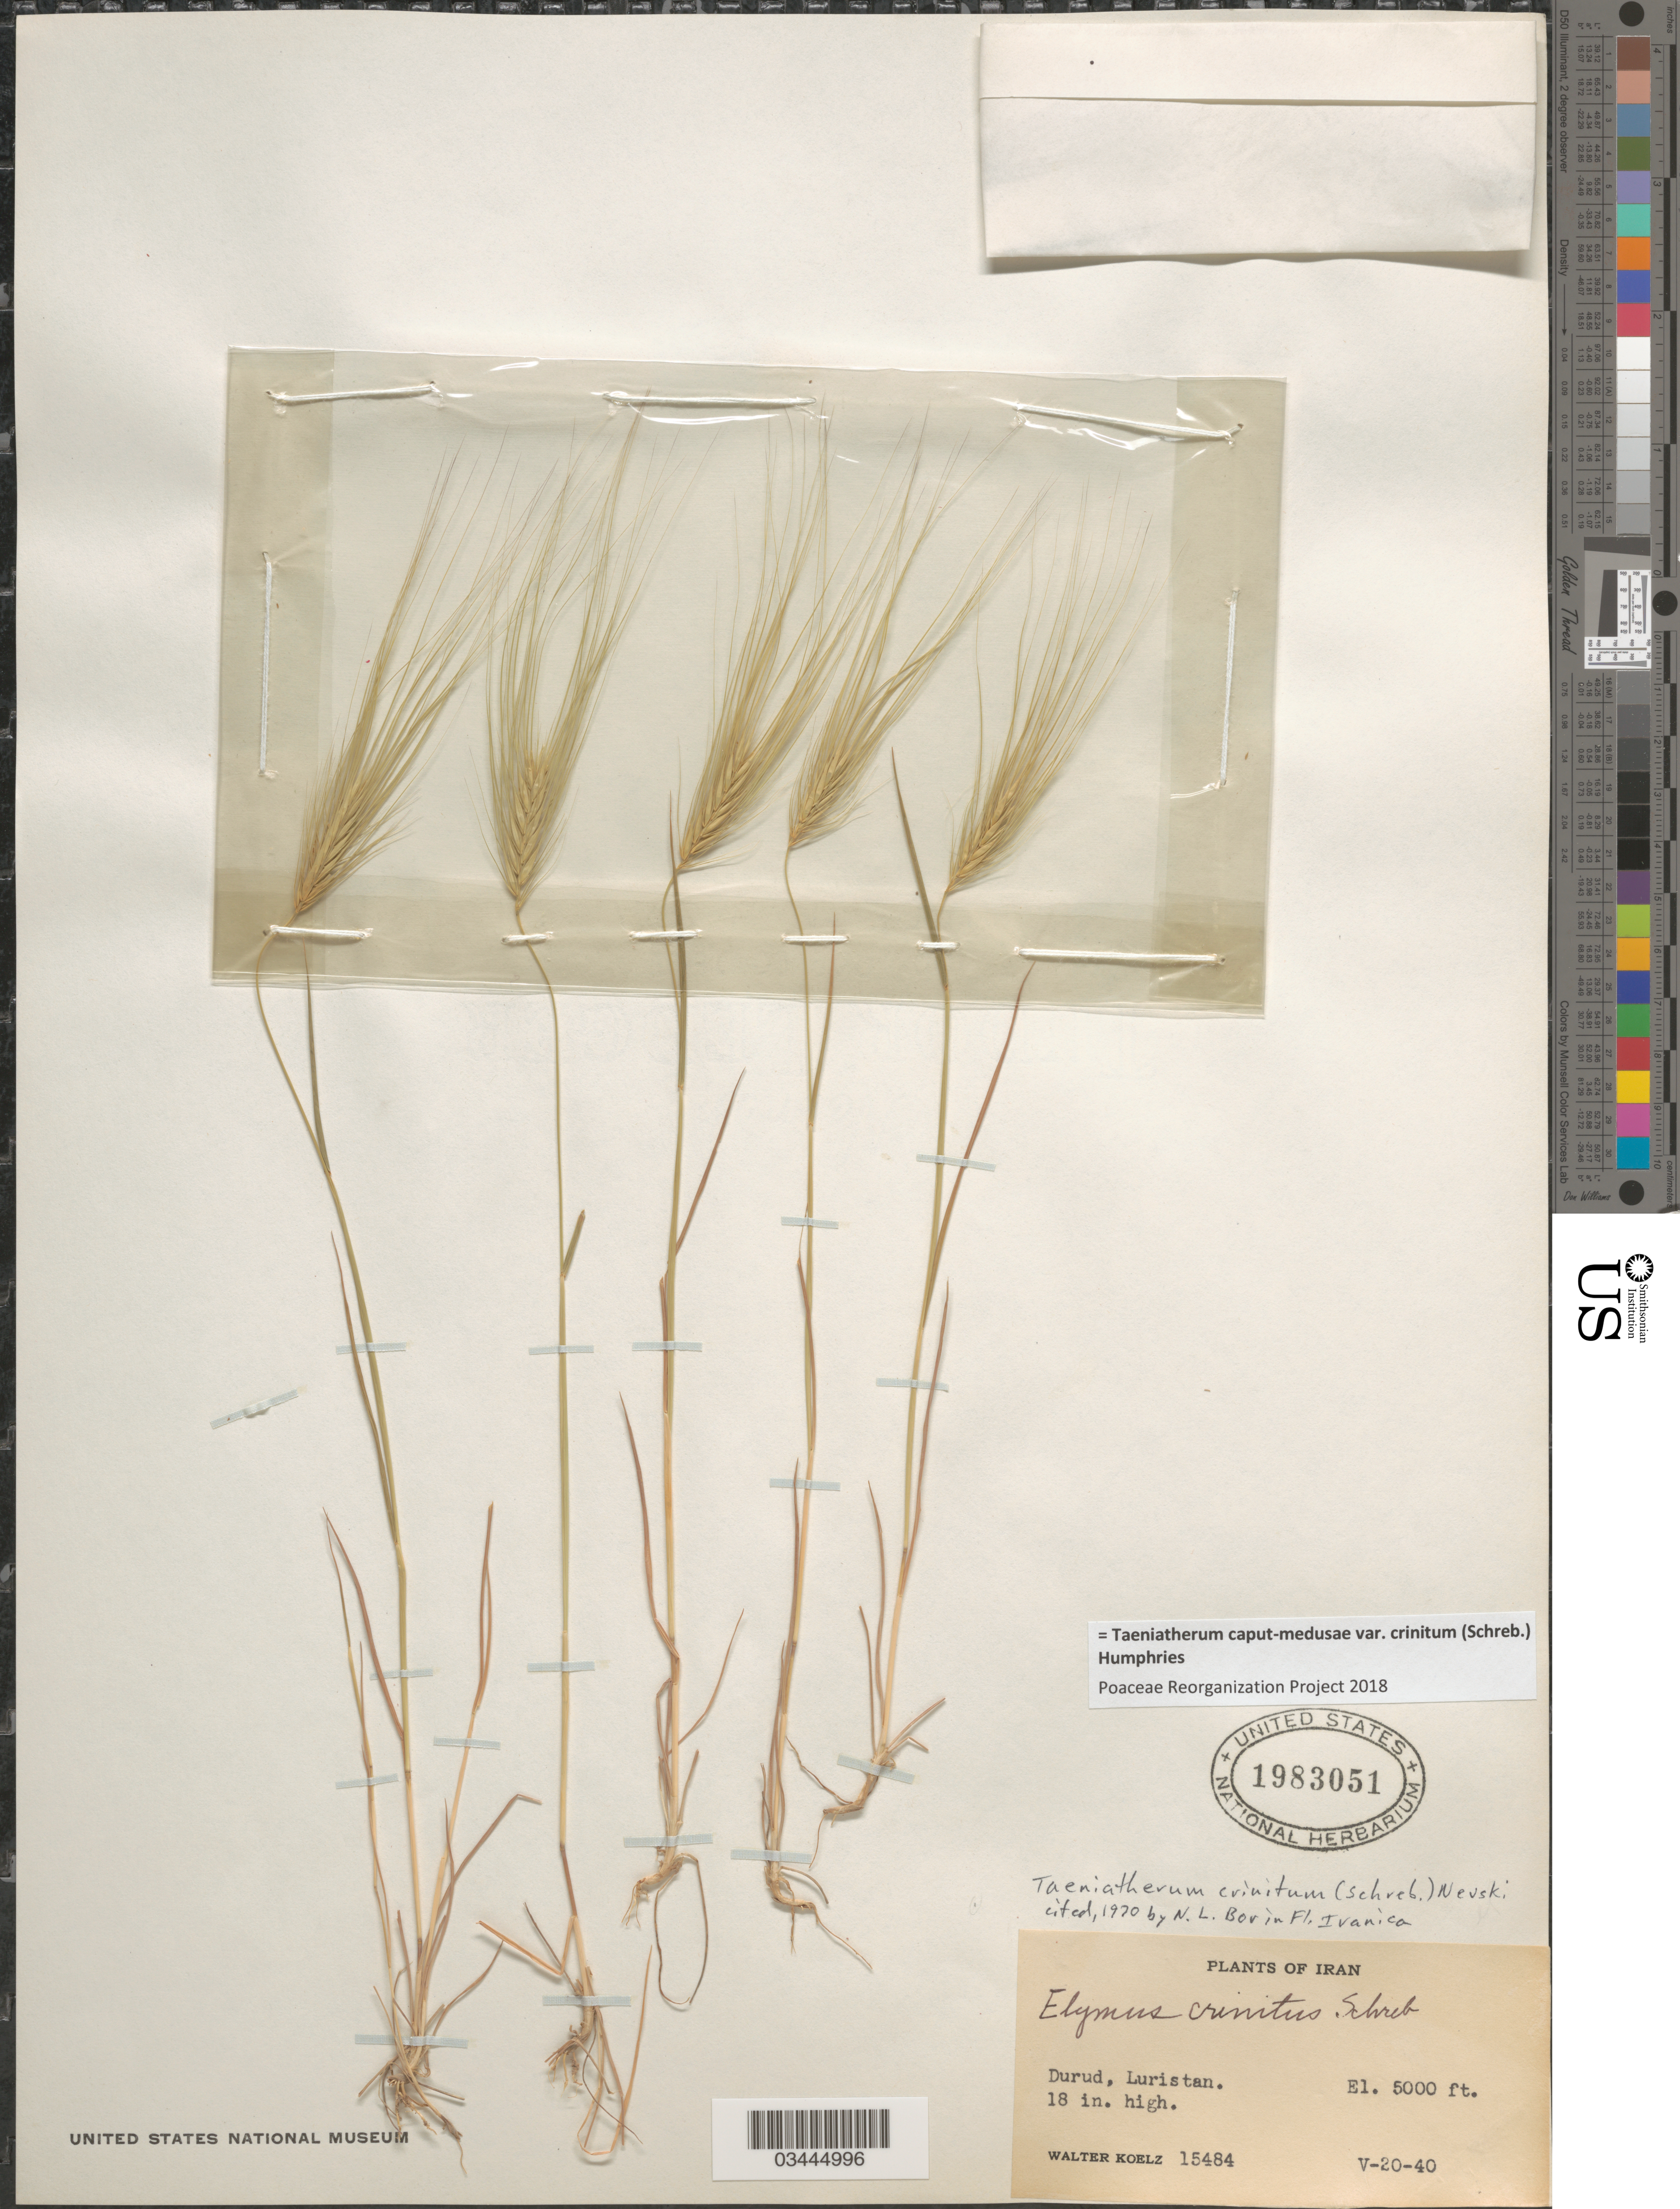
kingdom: Plantae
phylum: Tracheophyta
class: Liliopsida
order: Poales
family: Poaceae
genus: Taeniatherum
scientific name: Taeniatherum caput-medusae var. crinitum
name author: (Schreb.) Humphries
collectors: W. N. Koelz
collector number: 15484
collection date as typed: Transcribed d/m/y: 20/5/40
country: Iran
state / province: Lorestan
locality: Durud, Luristan.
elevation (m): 1524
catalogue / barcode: US 1983051